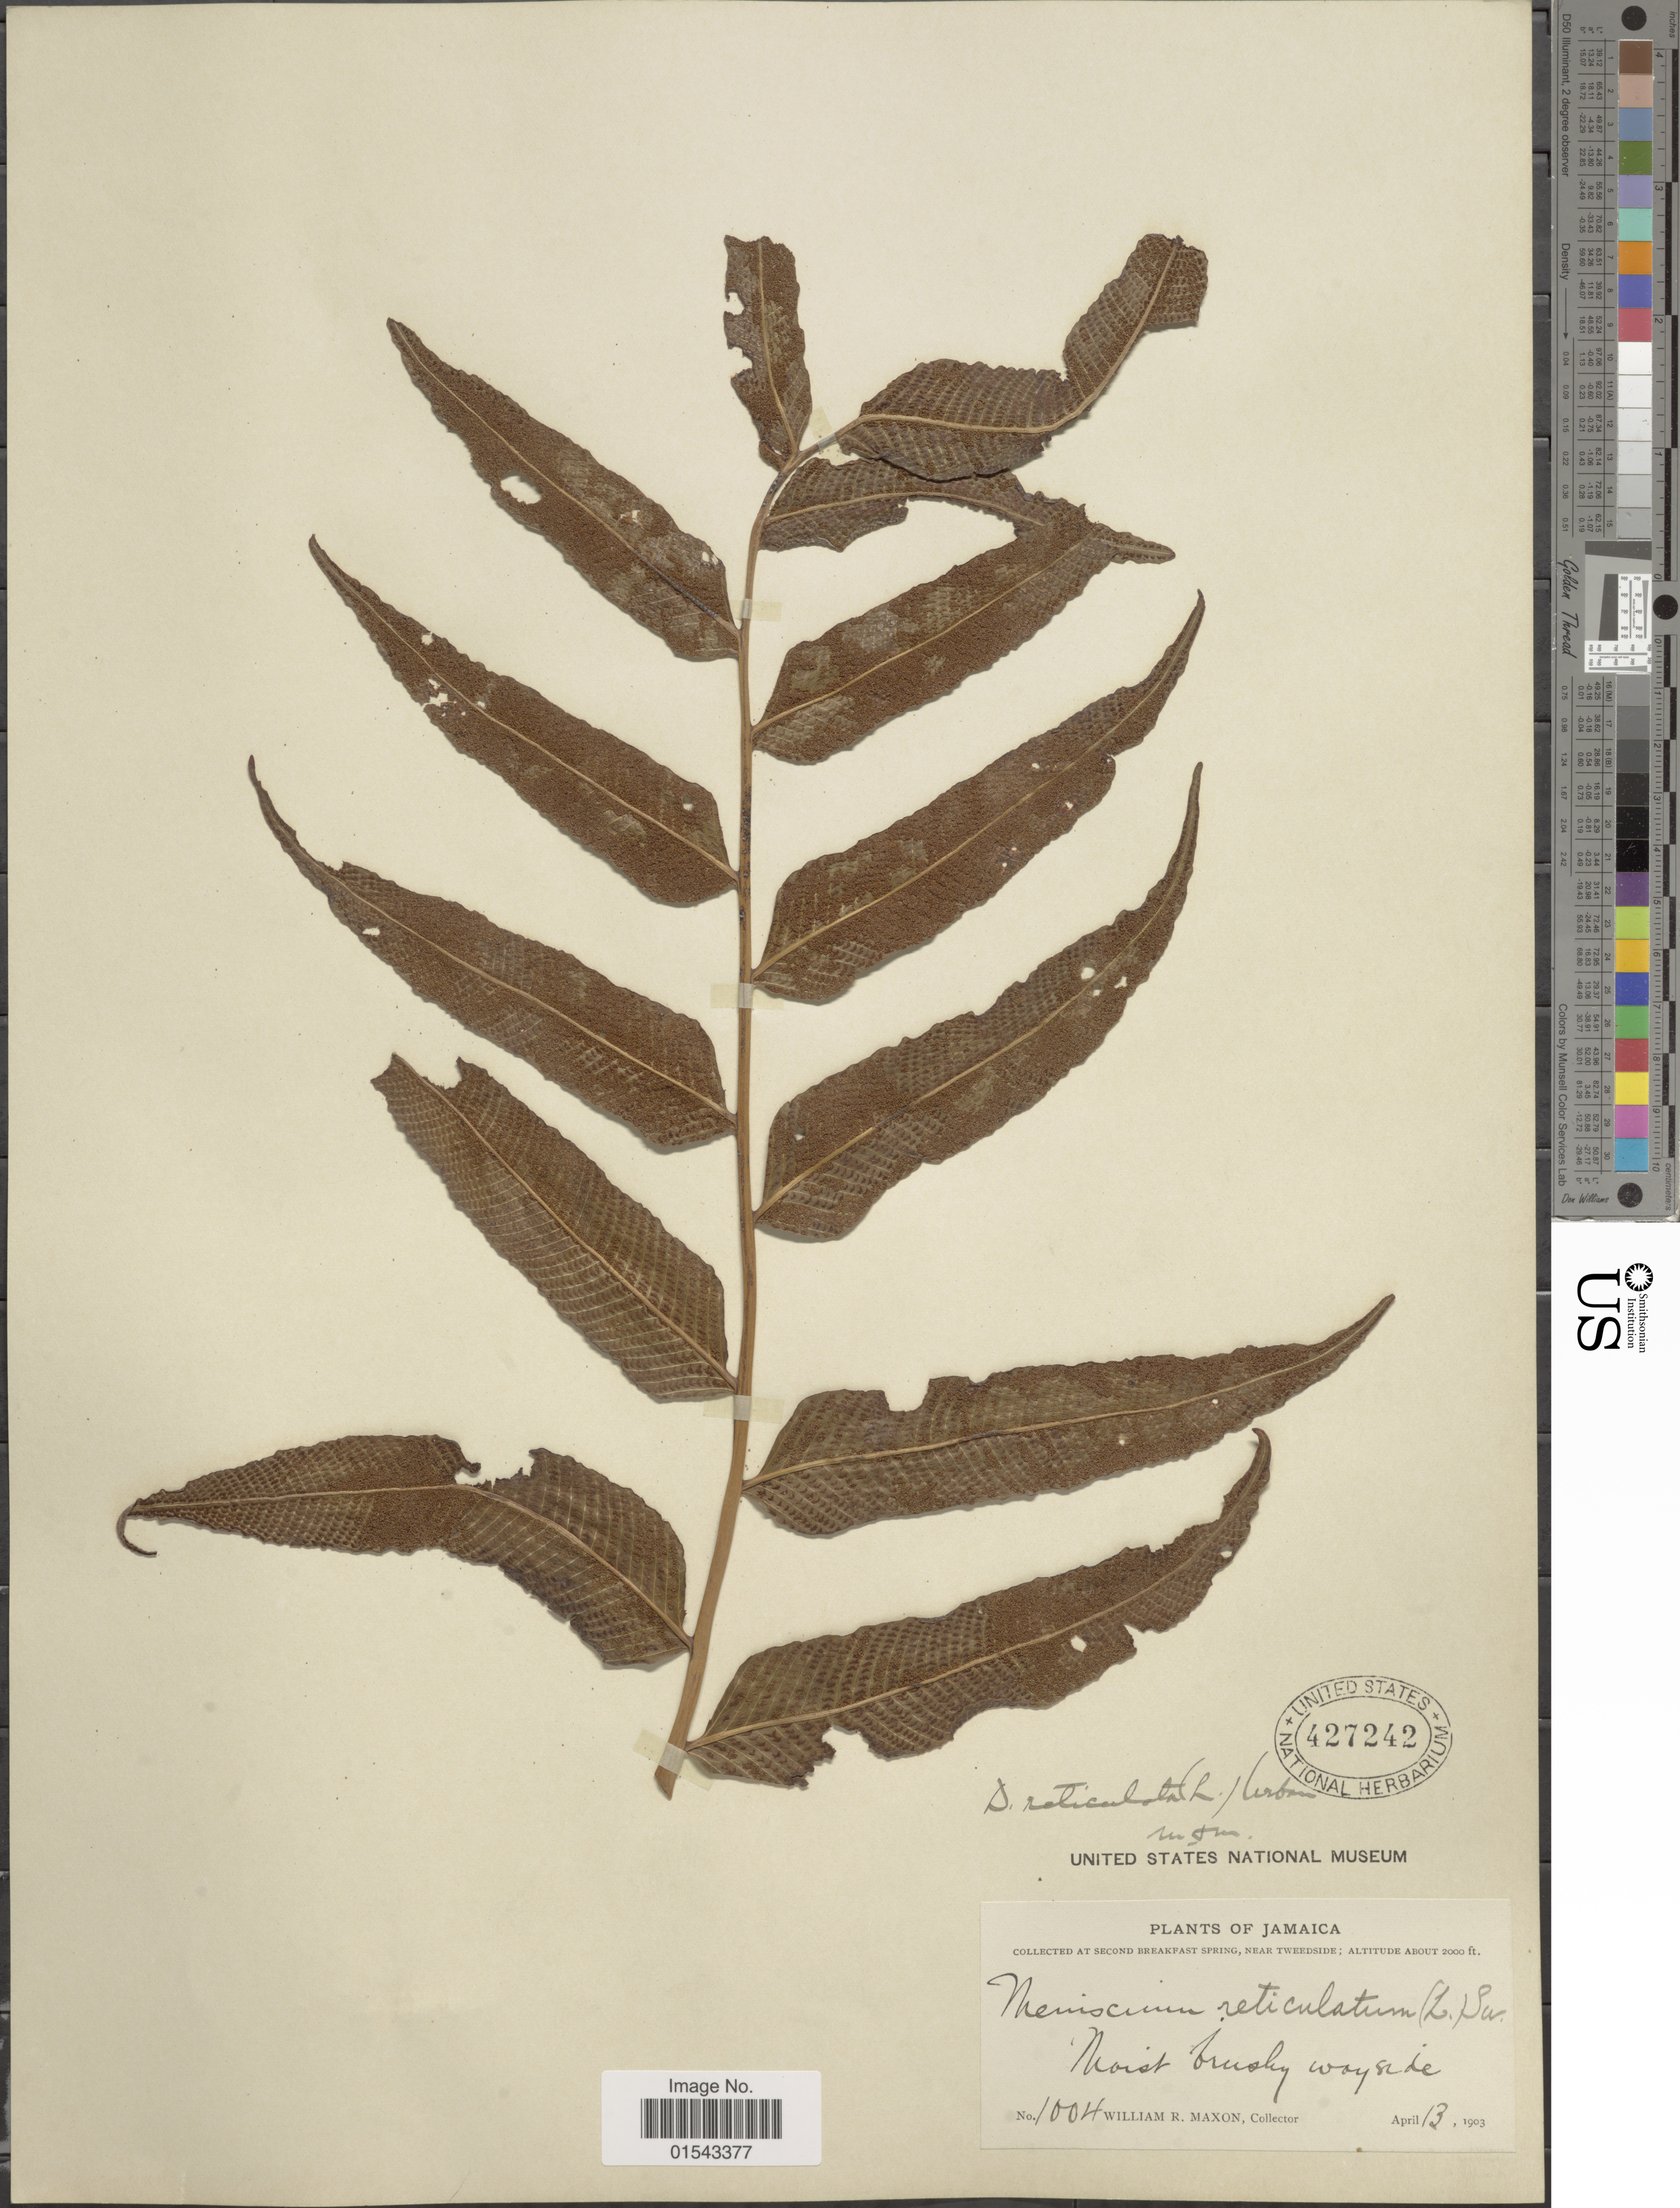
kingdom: Plantae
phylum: Tracheophyta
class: Polypodiopsida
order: Polypodiales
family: Thelypteridaceae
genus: Meniscium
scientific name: Meniscium reticulatum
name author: (L.) Sw.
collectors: W. R. Maxon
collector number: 1004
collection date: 1903-04-13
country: Jamaica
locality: Second Breakfast Spring, Near Tweedside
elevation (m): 610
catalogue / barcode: US 427242